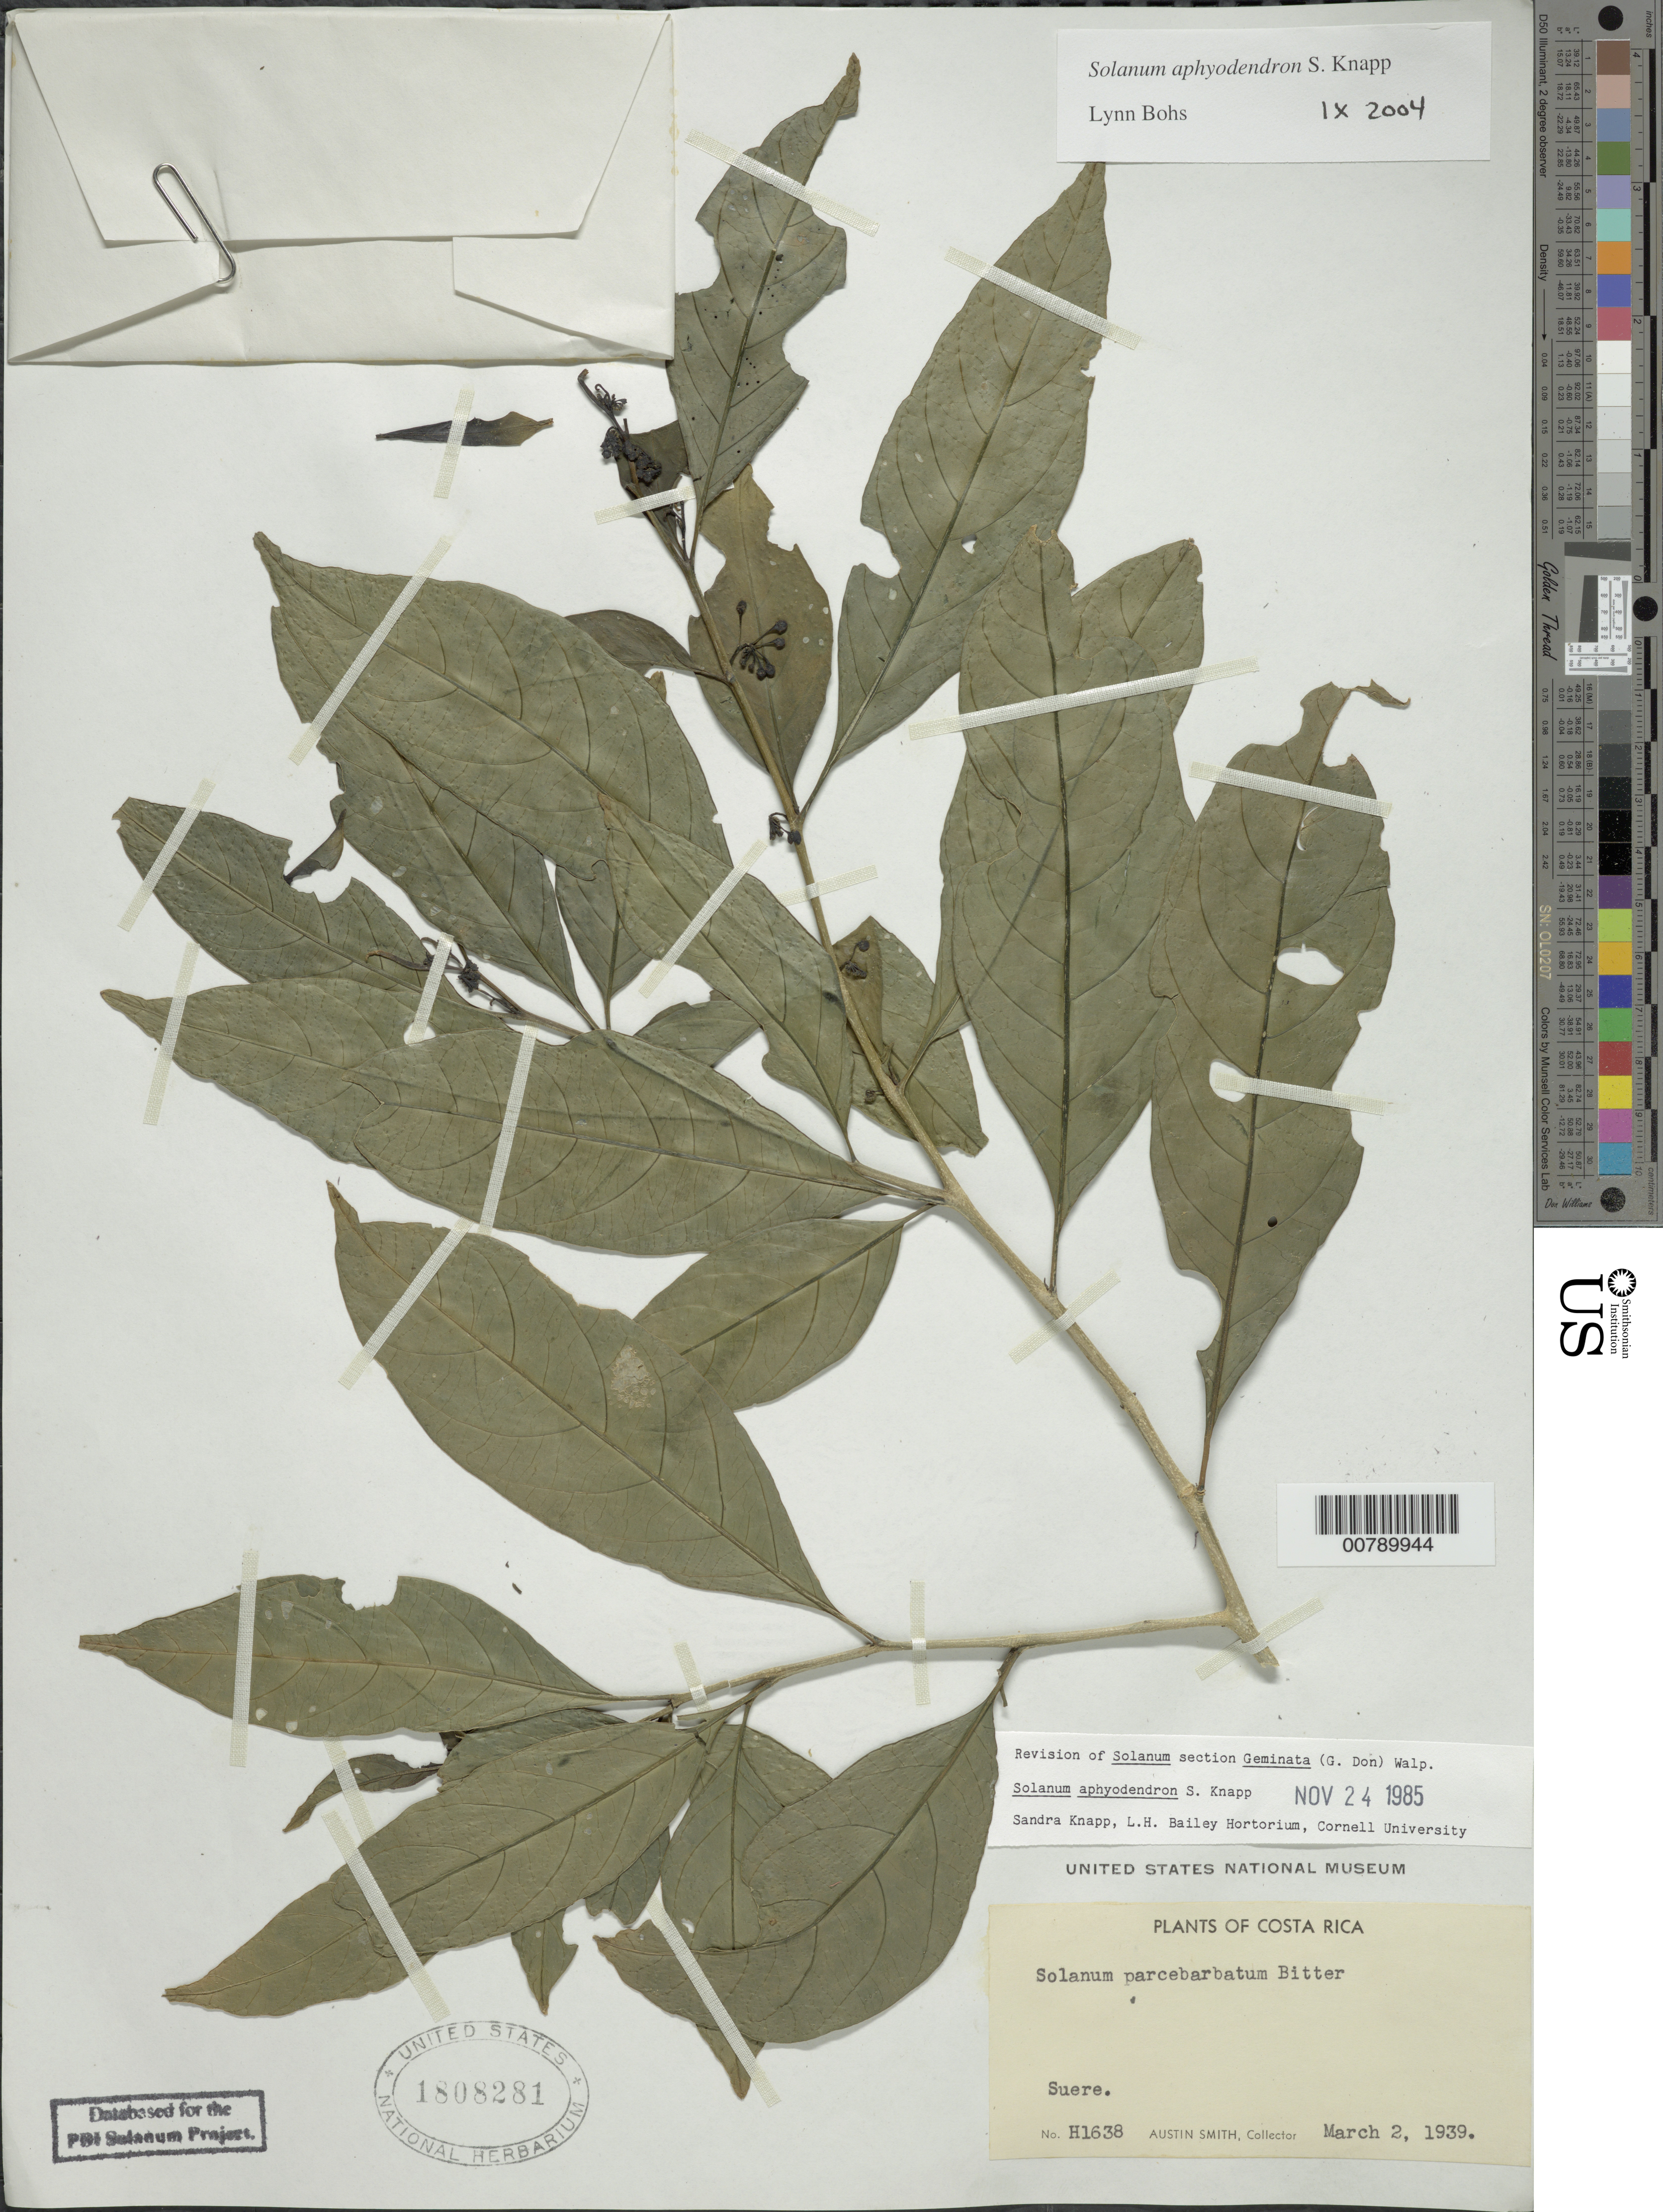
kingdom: Plantae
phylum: Tracheophyta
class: Magnoliopsida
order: Solanales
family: Solanaceae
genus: Solanum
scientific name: Solanum aphyodendron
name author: S. Knapp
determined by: Bohs, L. A.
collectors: Aust P. Smith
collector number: H 1638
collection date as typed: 2 Mar 1939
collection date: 1939-03-02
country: Costa Rica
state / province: Alajuela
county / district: San Carlos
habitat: Upper limit(?) Caribb. rain forest zone, edge of forest.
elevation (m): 1025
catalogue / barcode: US 1808281